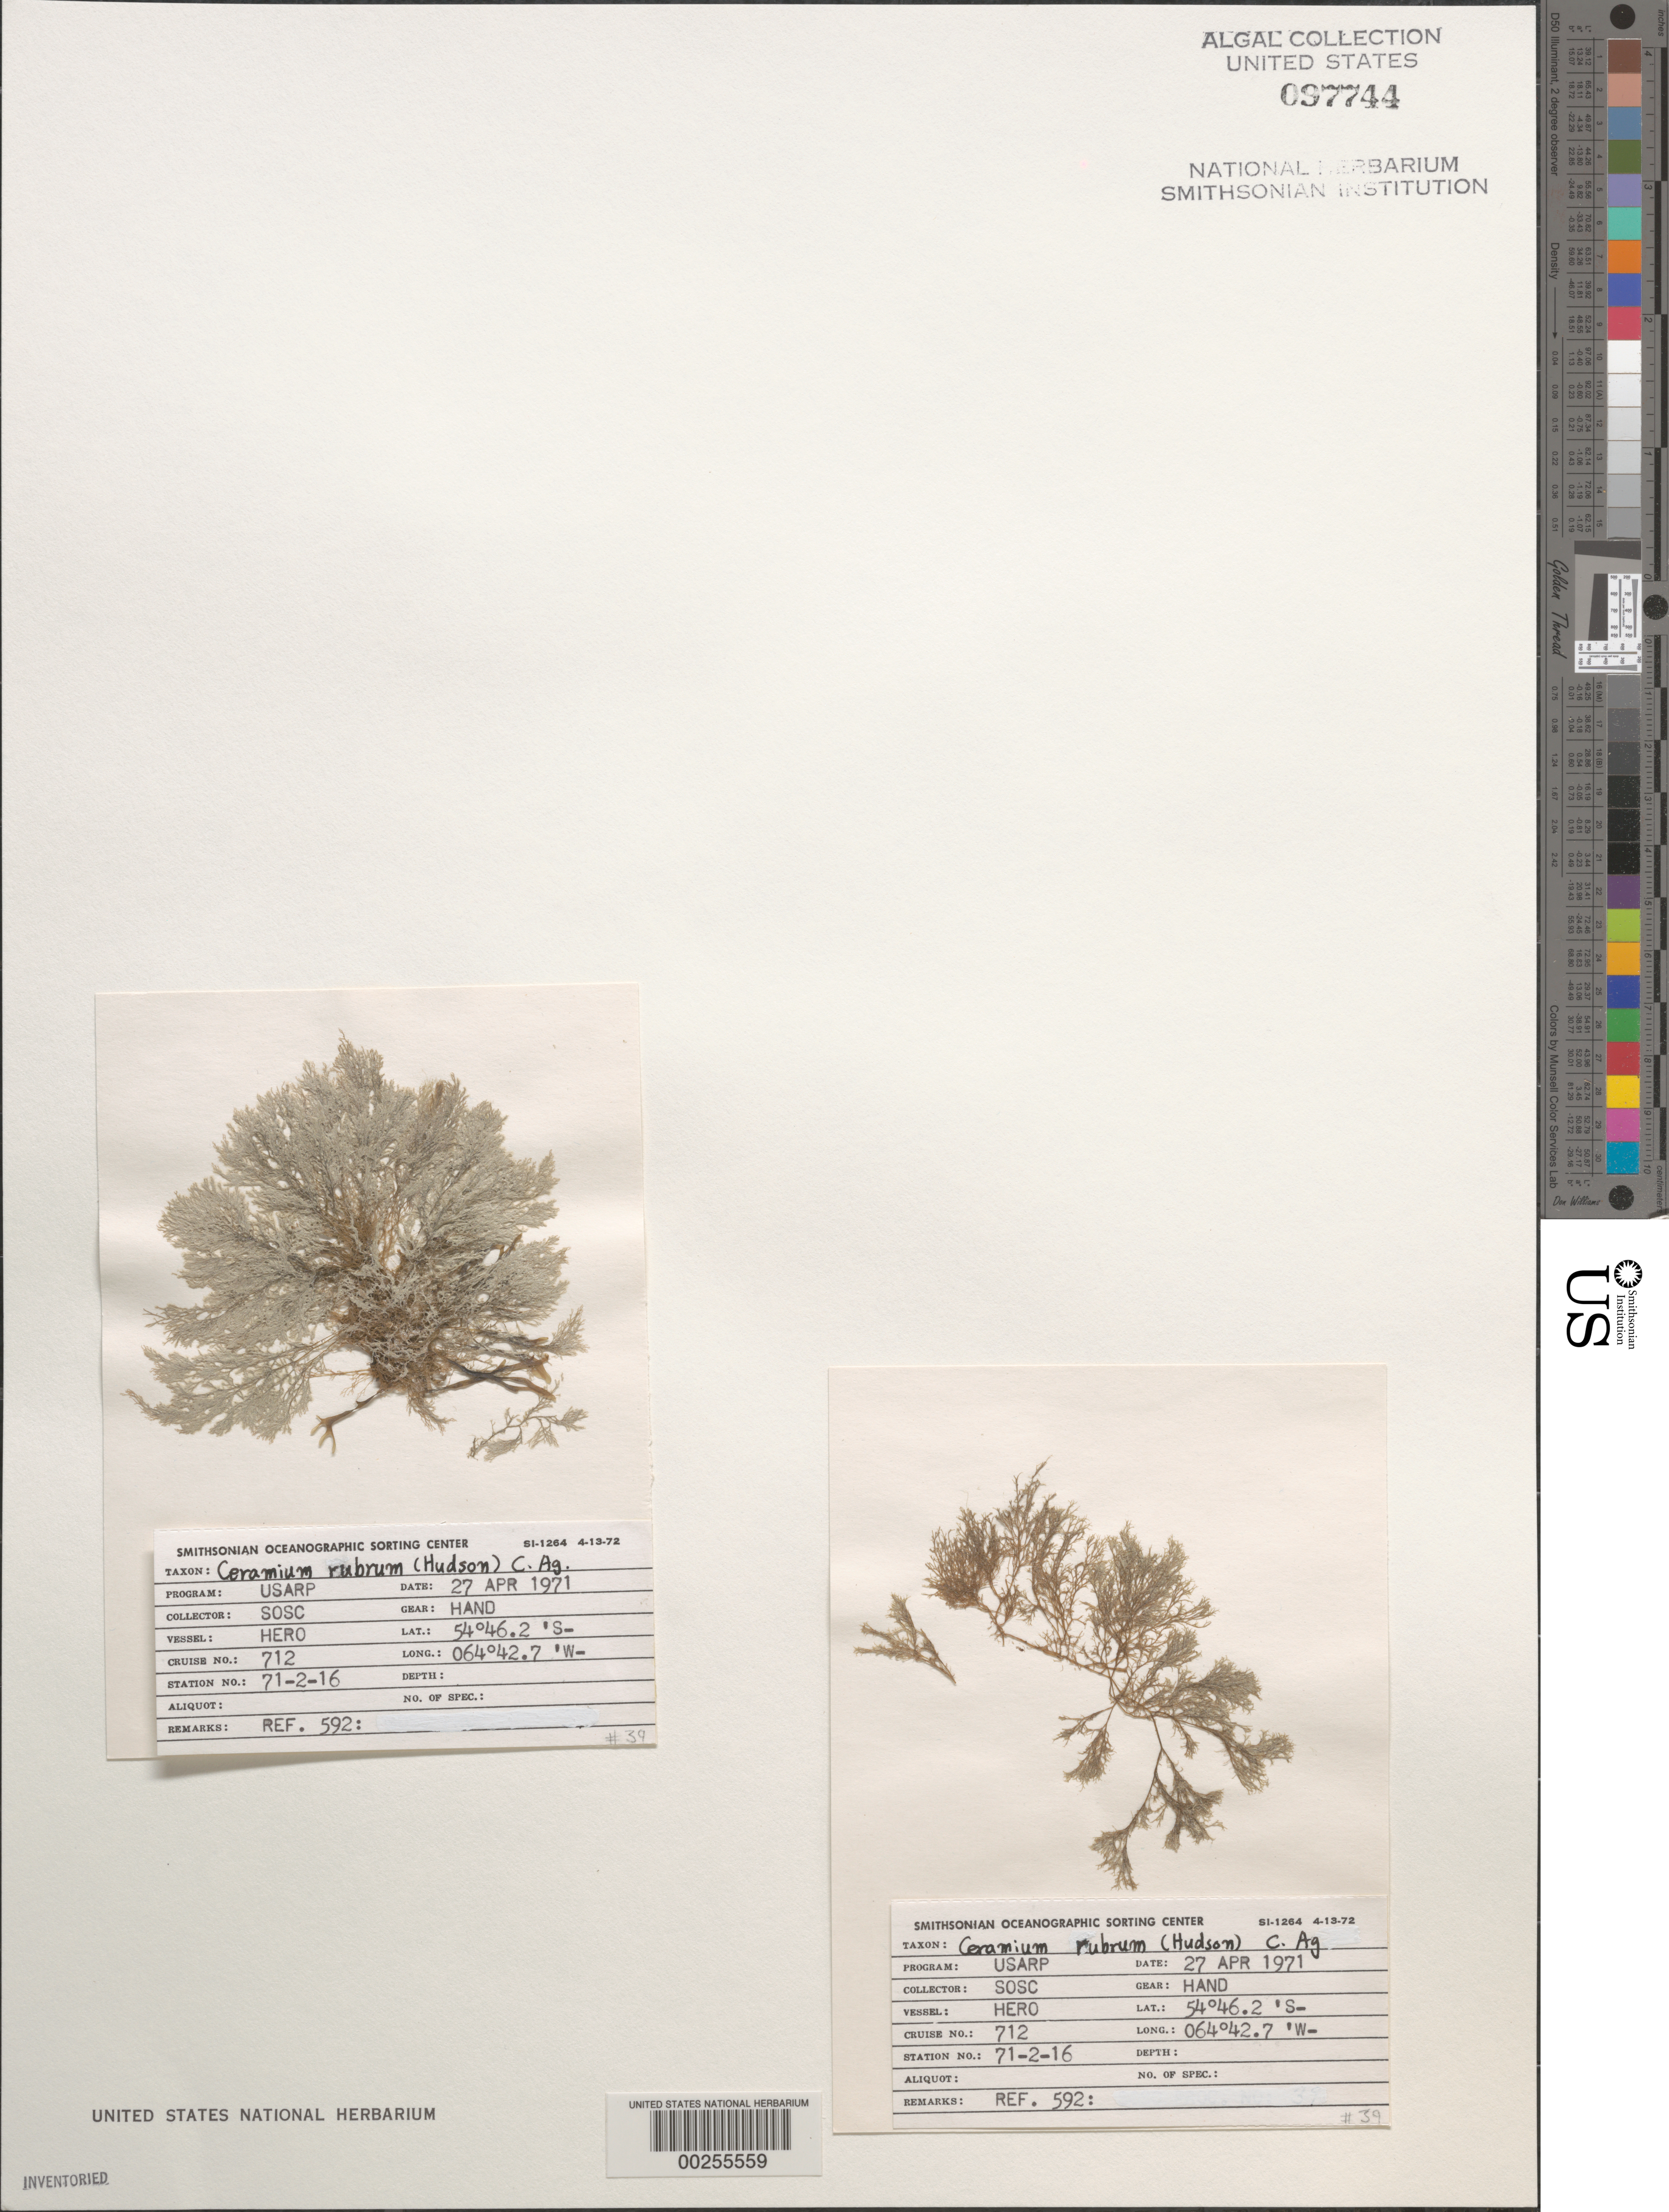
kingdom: Plantae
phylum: Rhodophyta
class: Florideophyceae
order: Ceramiales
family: Ceramiaceae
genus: Ceramium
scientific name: Ceramium rubrum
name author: C. Agardh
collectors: SOSC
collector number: Station 71-2-16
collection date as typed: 27 Apr 1971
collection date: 1971-04-27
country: Argentina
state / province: Tierra del Fuego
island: Isla de los Estados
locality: Ferro le Maire, Bahia Crossley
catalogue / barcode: US 97744